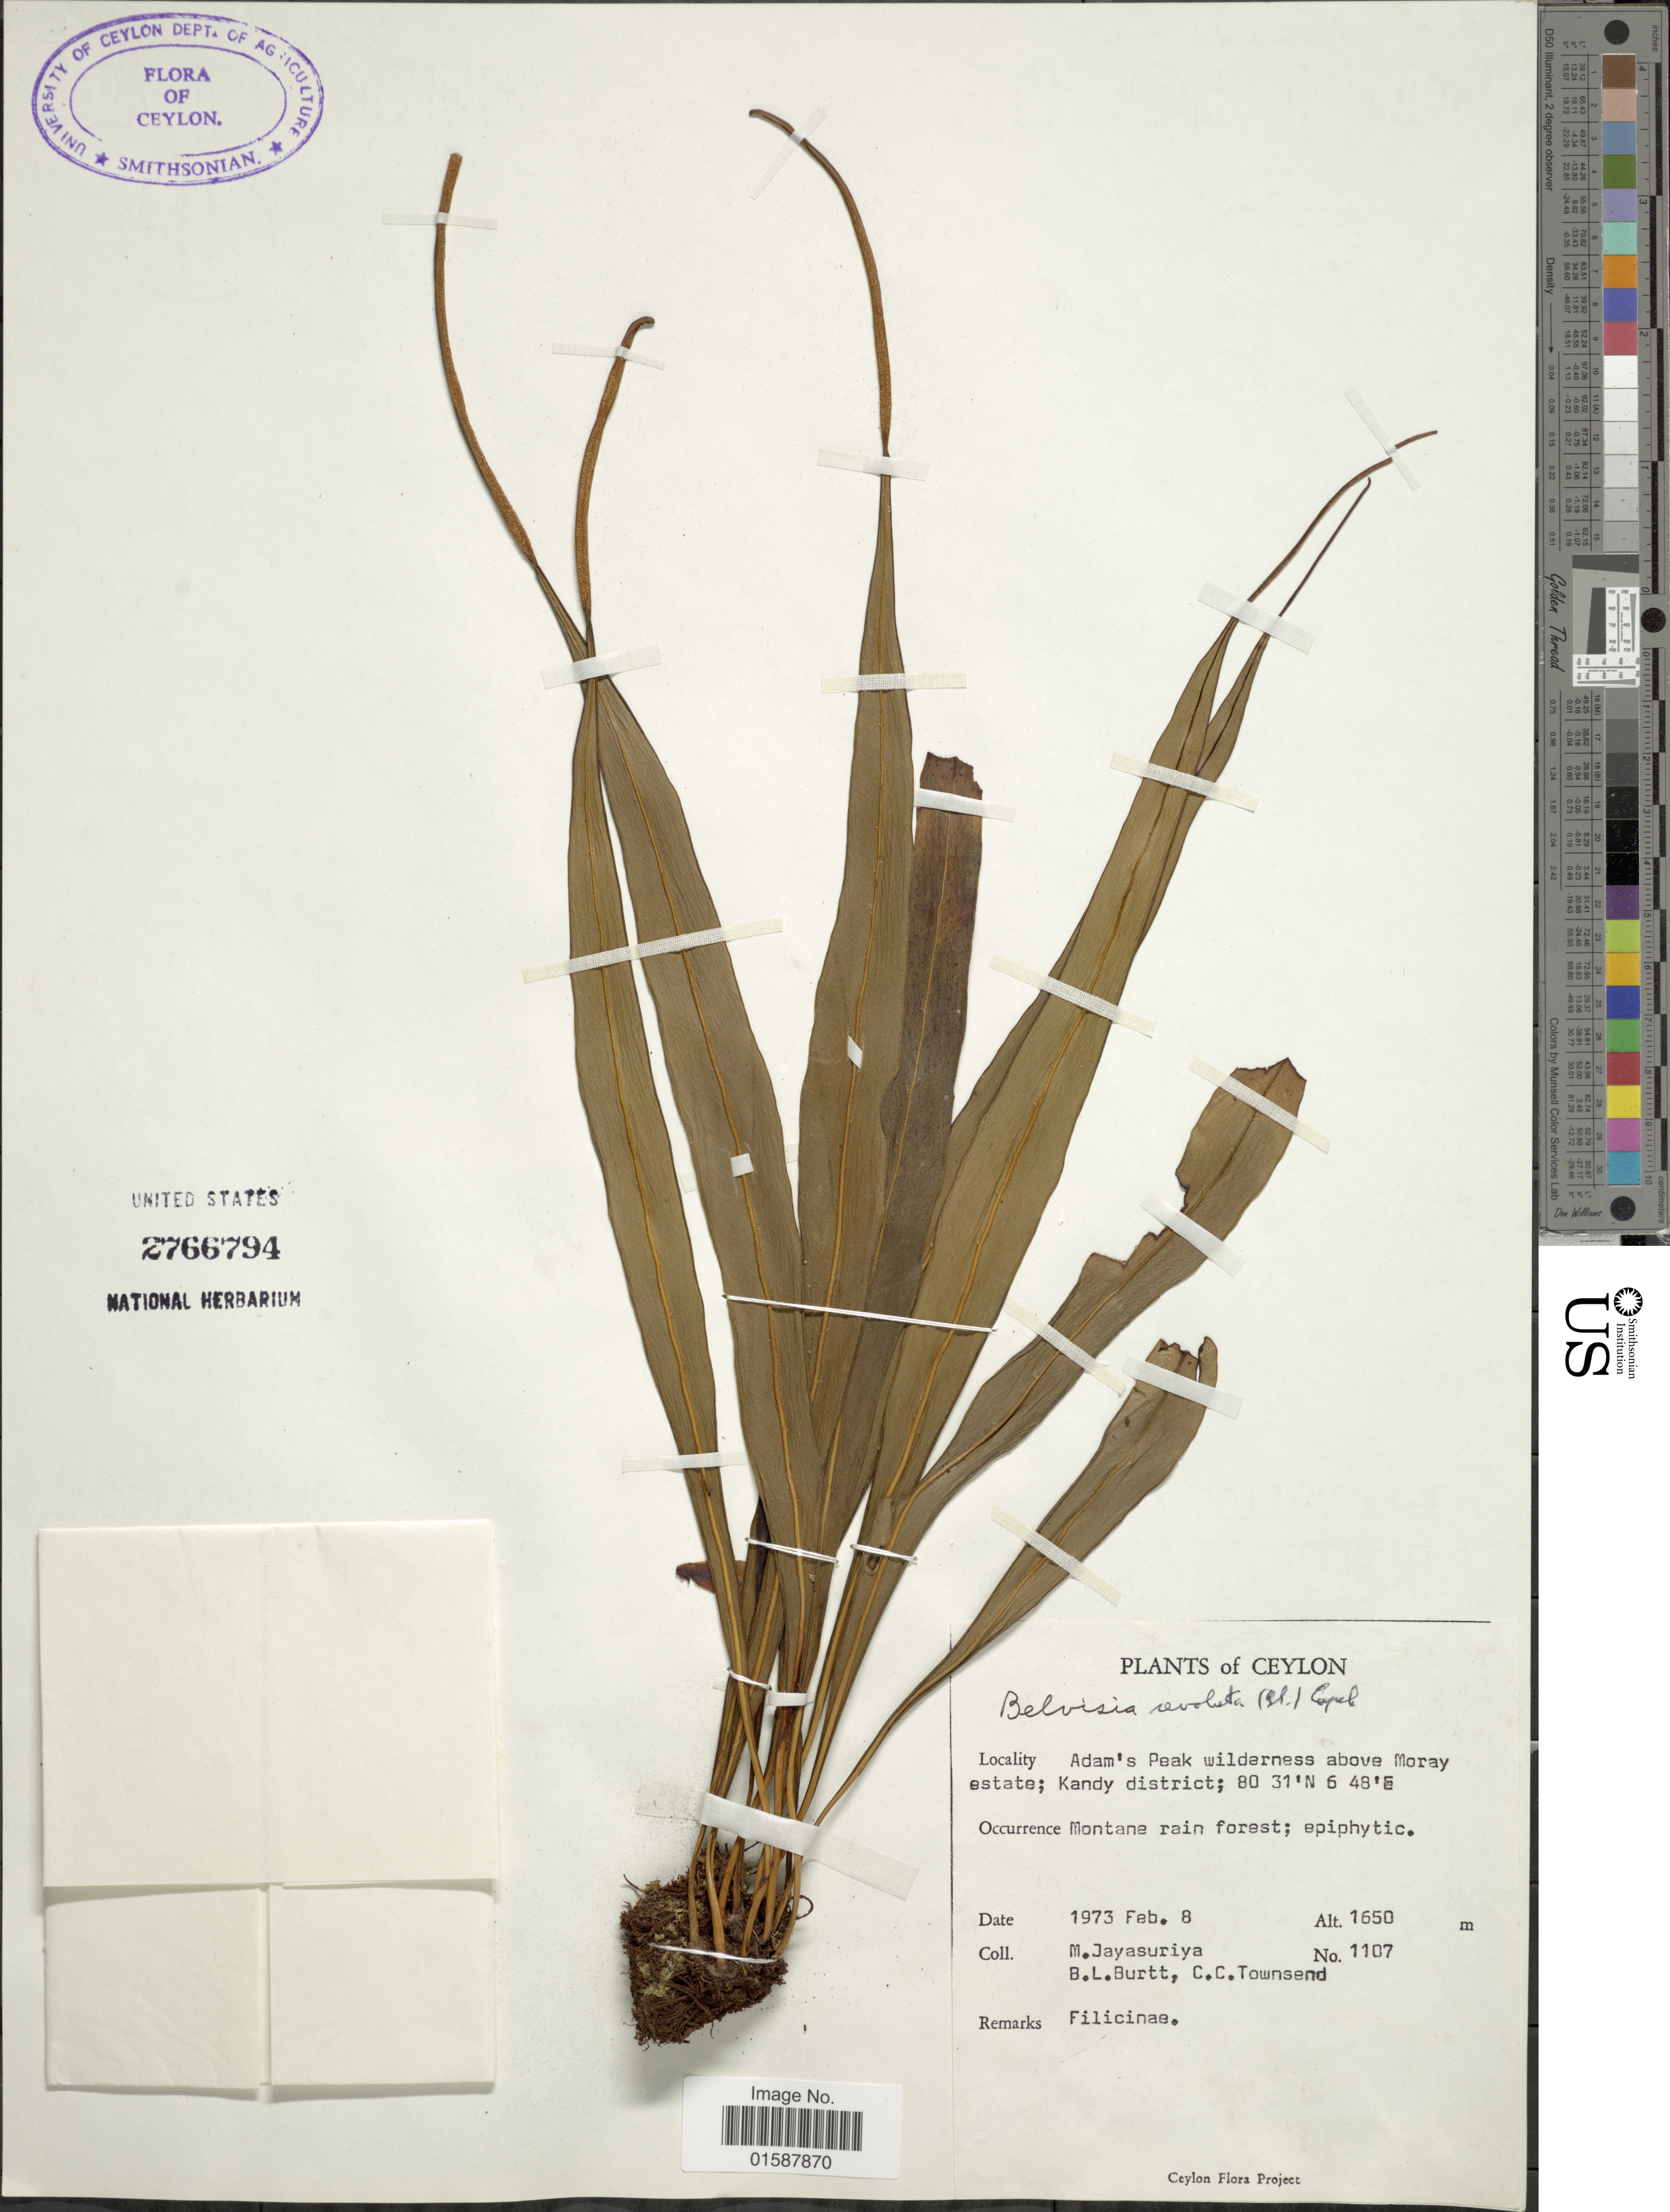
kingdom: Plantae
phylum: Tracheophyta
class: Polypodiopsida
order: Polypodiales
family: Polypodiaceae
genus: Lepisorus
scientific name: Lepisorus revoluta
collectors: M. Jayasuriya, B. L. Burtt & C. C. Townsend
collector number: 1107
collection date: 1973-02-08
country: Sri Lanka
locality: Ceylon. Adam's Peak wilderness above Moray estate; Kandy District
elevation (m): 1650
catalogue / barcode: US 2766794